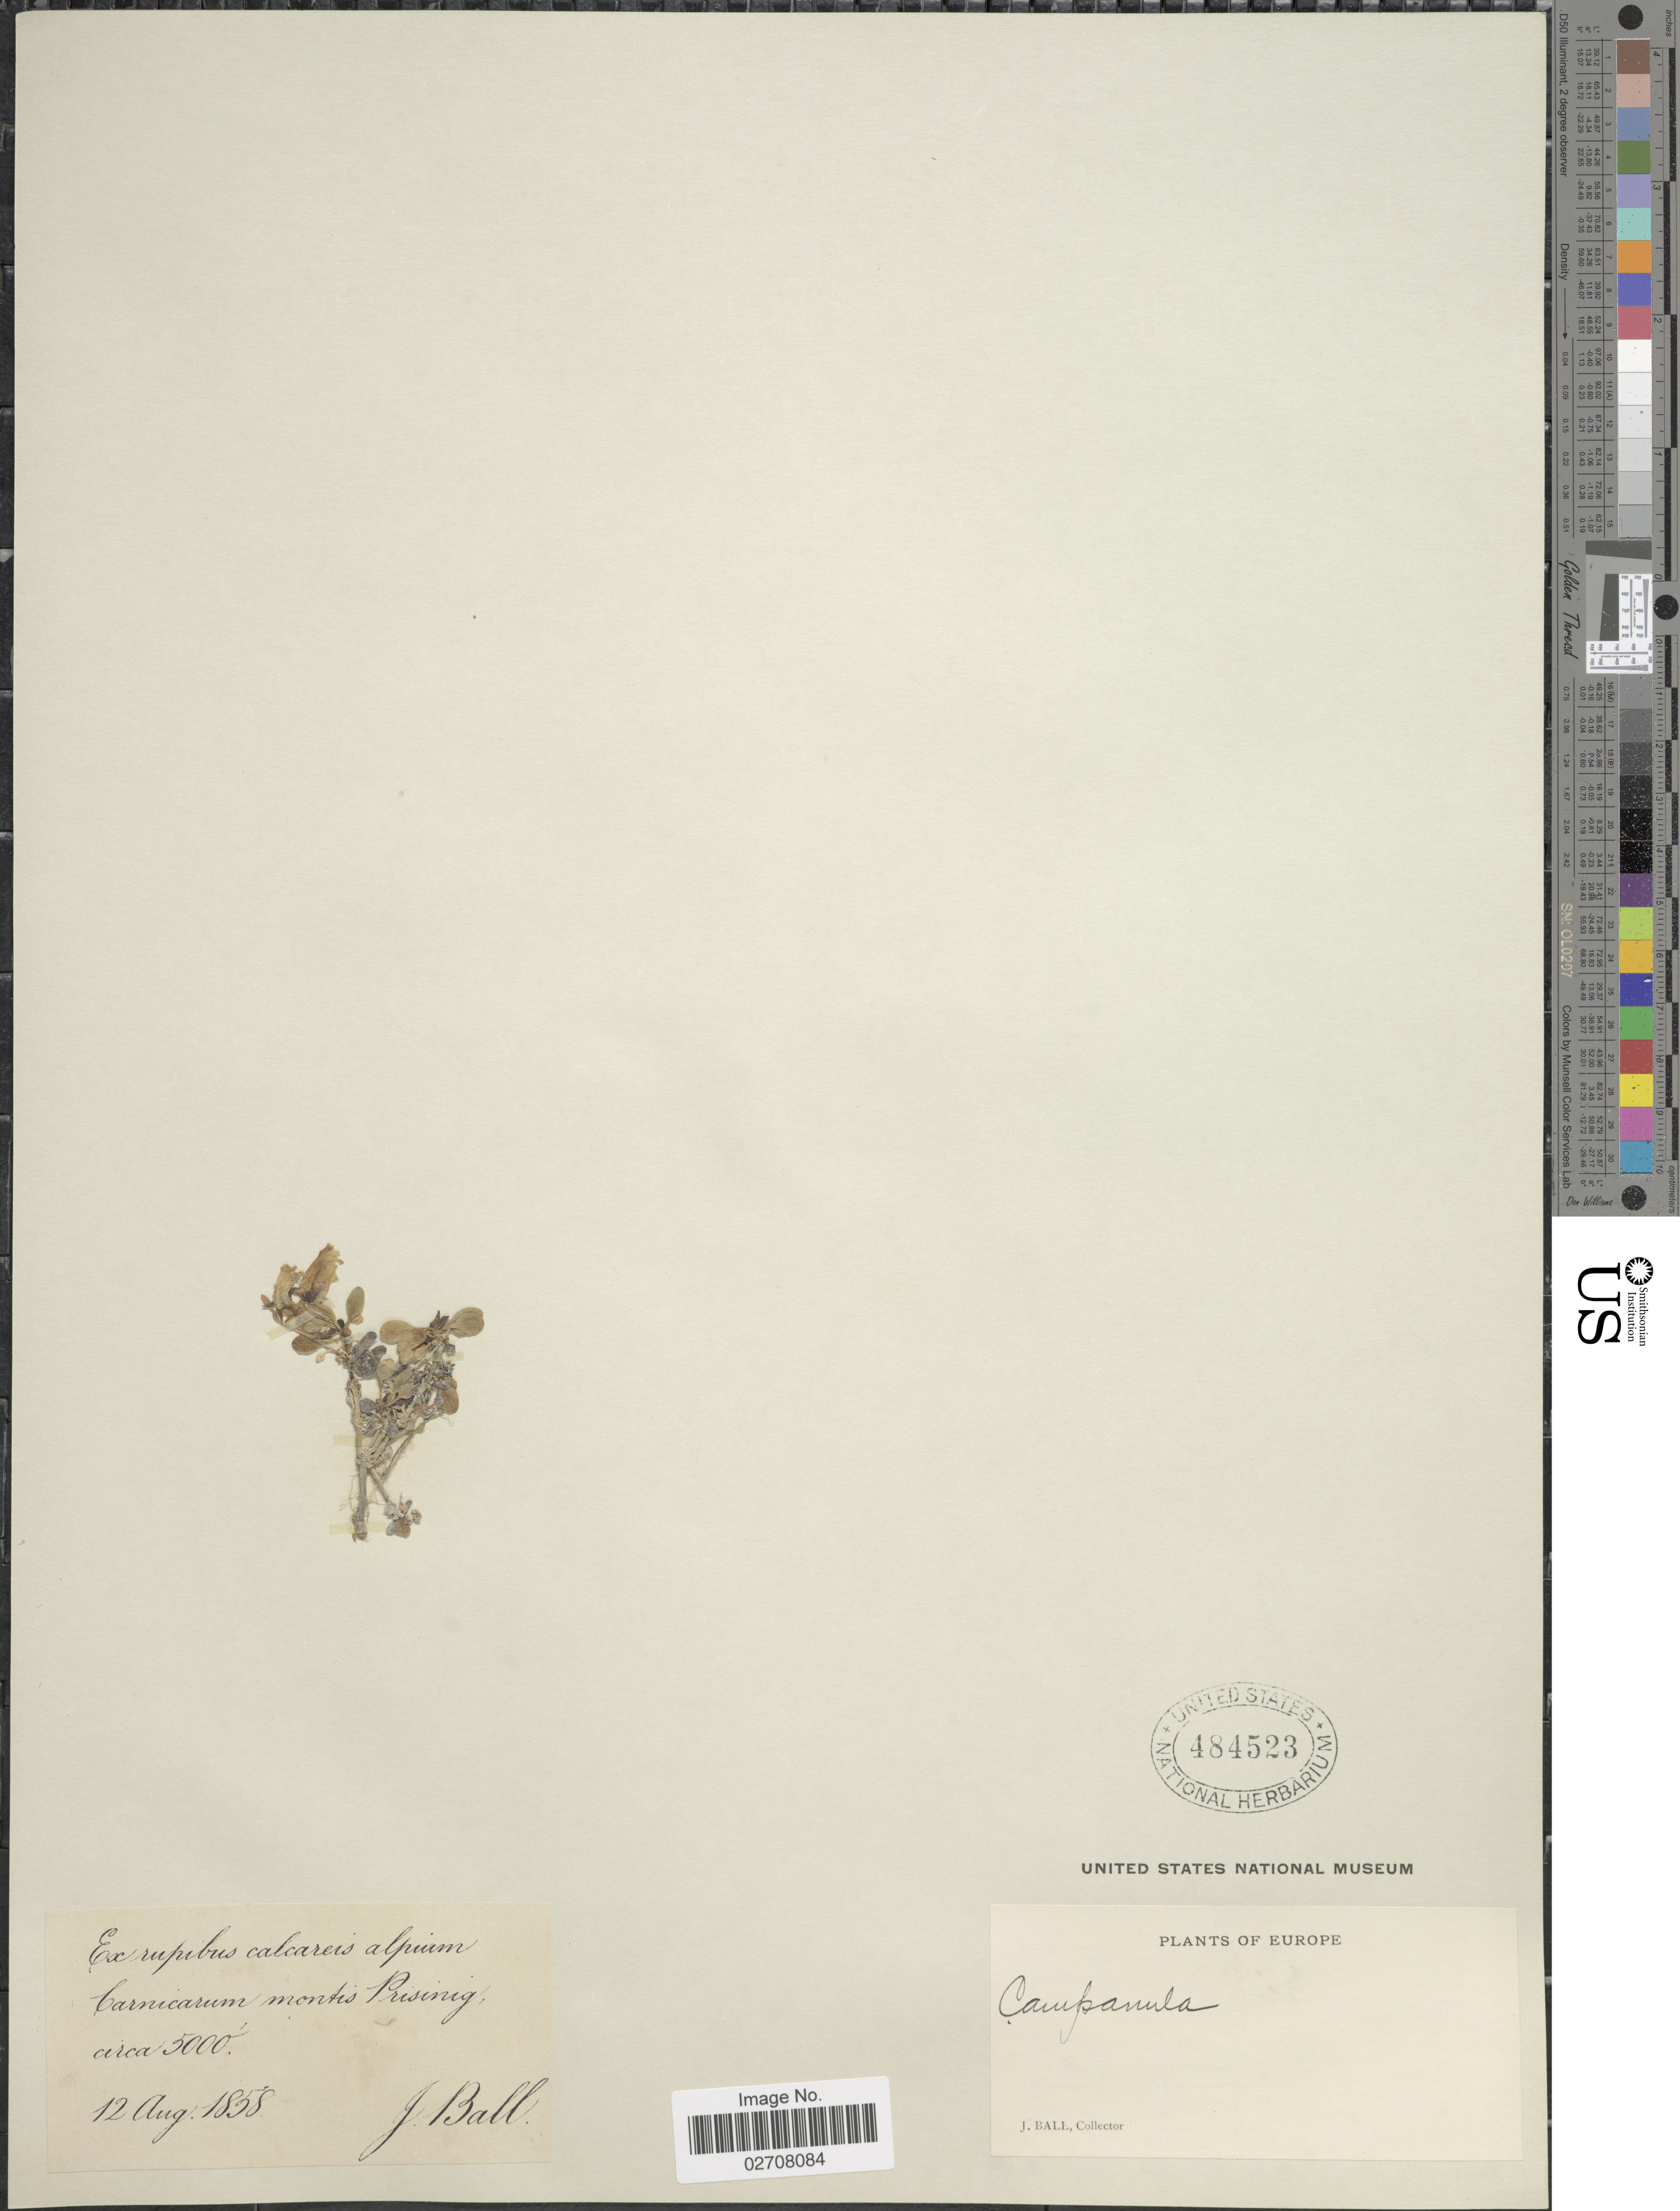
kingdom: Plantae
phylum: Tracheophyta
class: Magnoliopsida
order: Asterales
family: Campanulaceae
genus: Campanula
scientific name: Campanula zoysii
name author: Wulfen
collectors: J. Ball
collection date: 1858-08-12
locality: Ex rupibus calcareis alpuim Carnicarum montis Prisinig, Europe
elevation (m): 1524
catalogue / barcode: US 484523